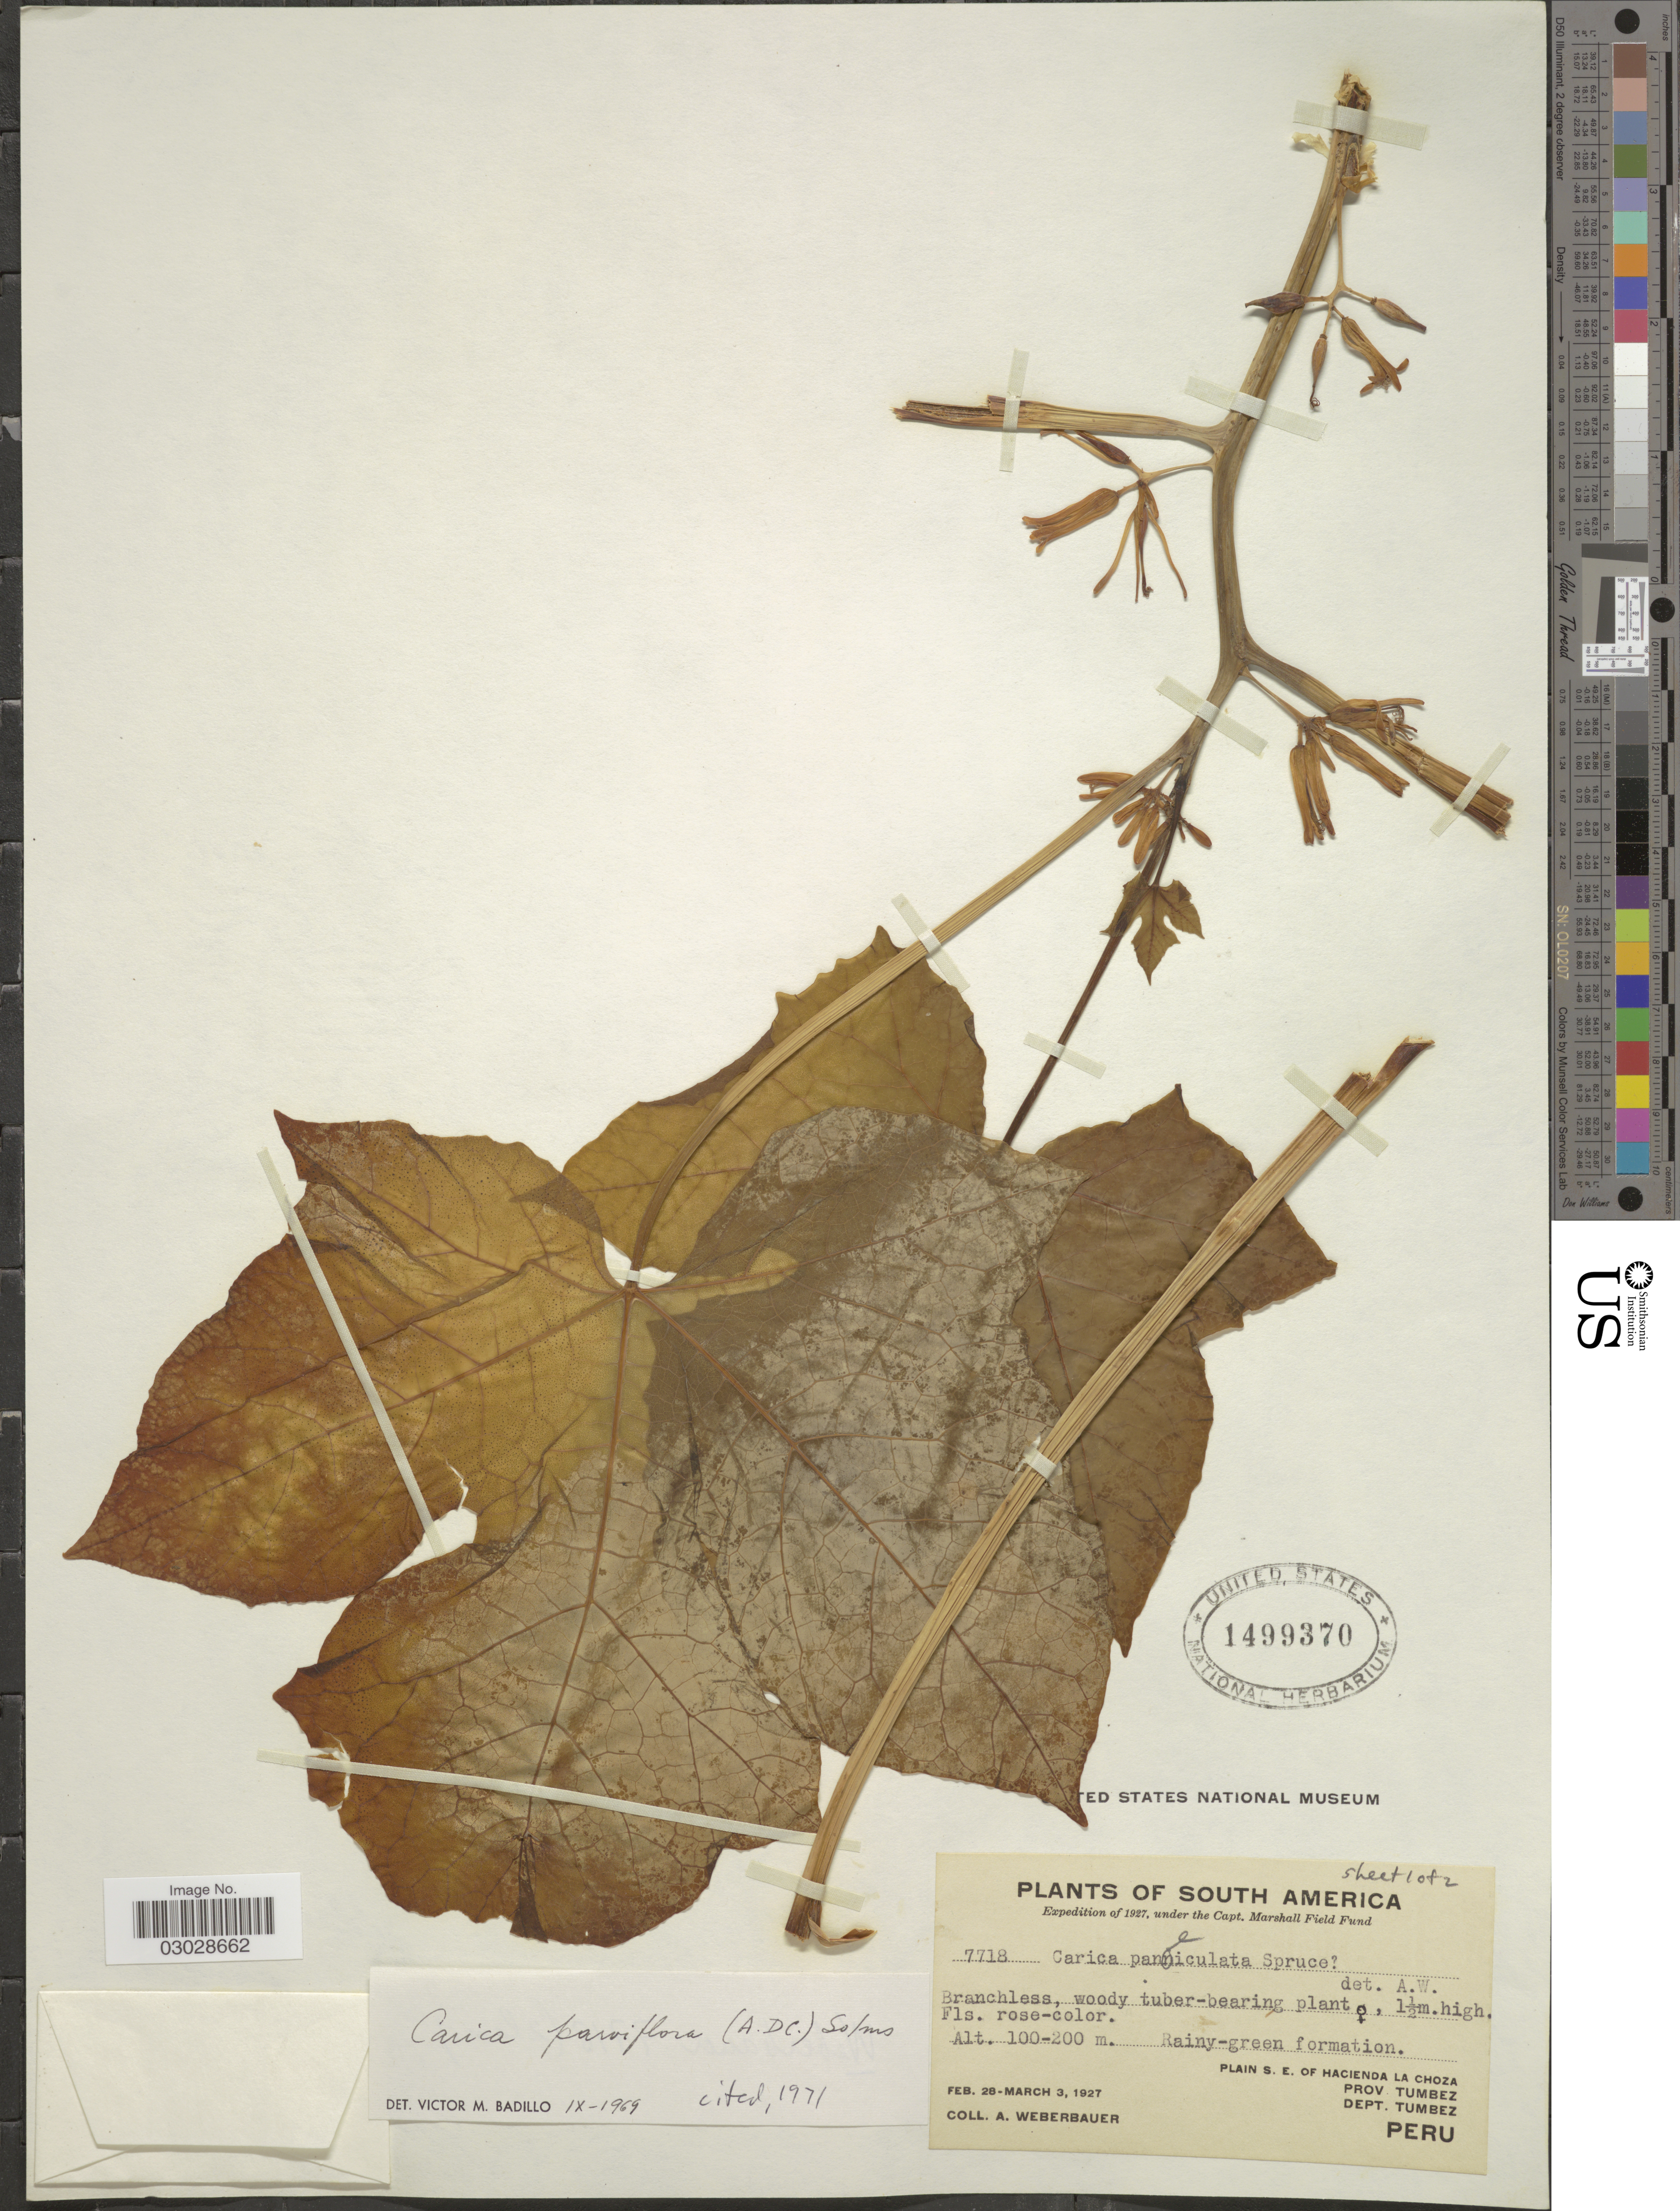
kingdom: Plantae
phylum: Tracheophyta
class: Magnoliopsida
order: Brassicales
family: Caricaceae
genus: Vasconcellea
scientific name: Vasconcellea parviflora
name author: A. DC.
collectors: A. Weberbauer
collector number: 7718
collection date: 1927-02-28/1927-03-03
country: Peru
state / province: Tumbes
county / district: Tumbes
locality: Plain S.E. of Hacienda La Choza, Prov. Tumbez, Dept. Tumbez.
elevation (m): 100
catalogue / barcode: US 1499370